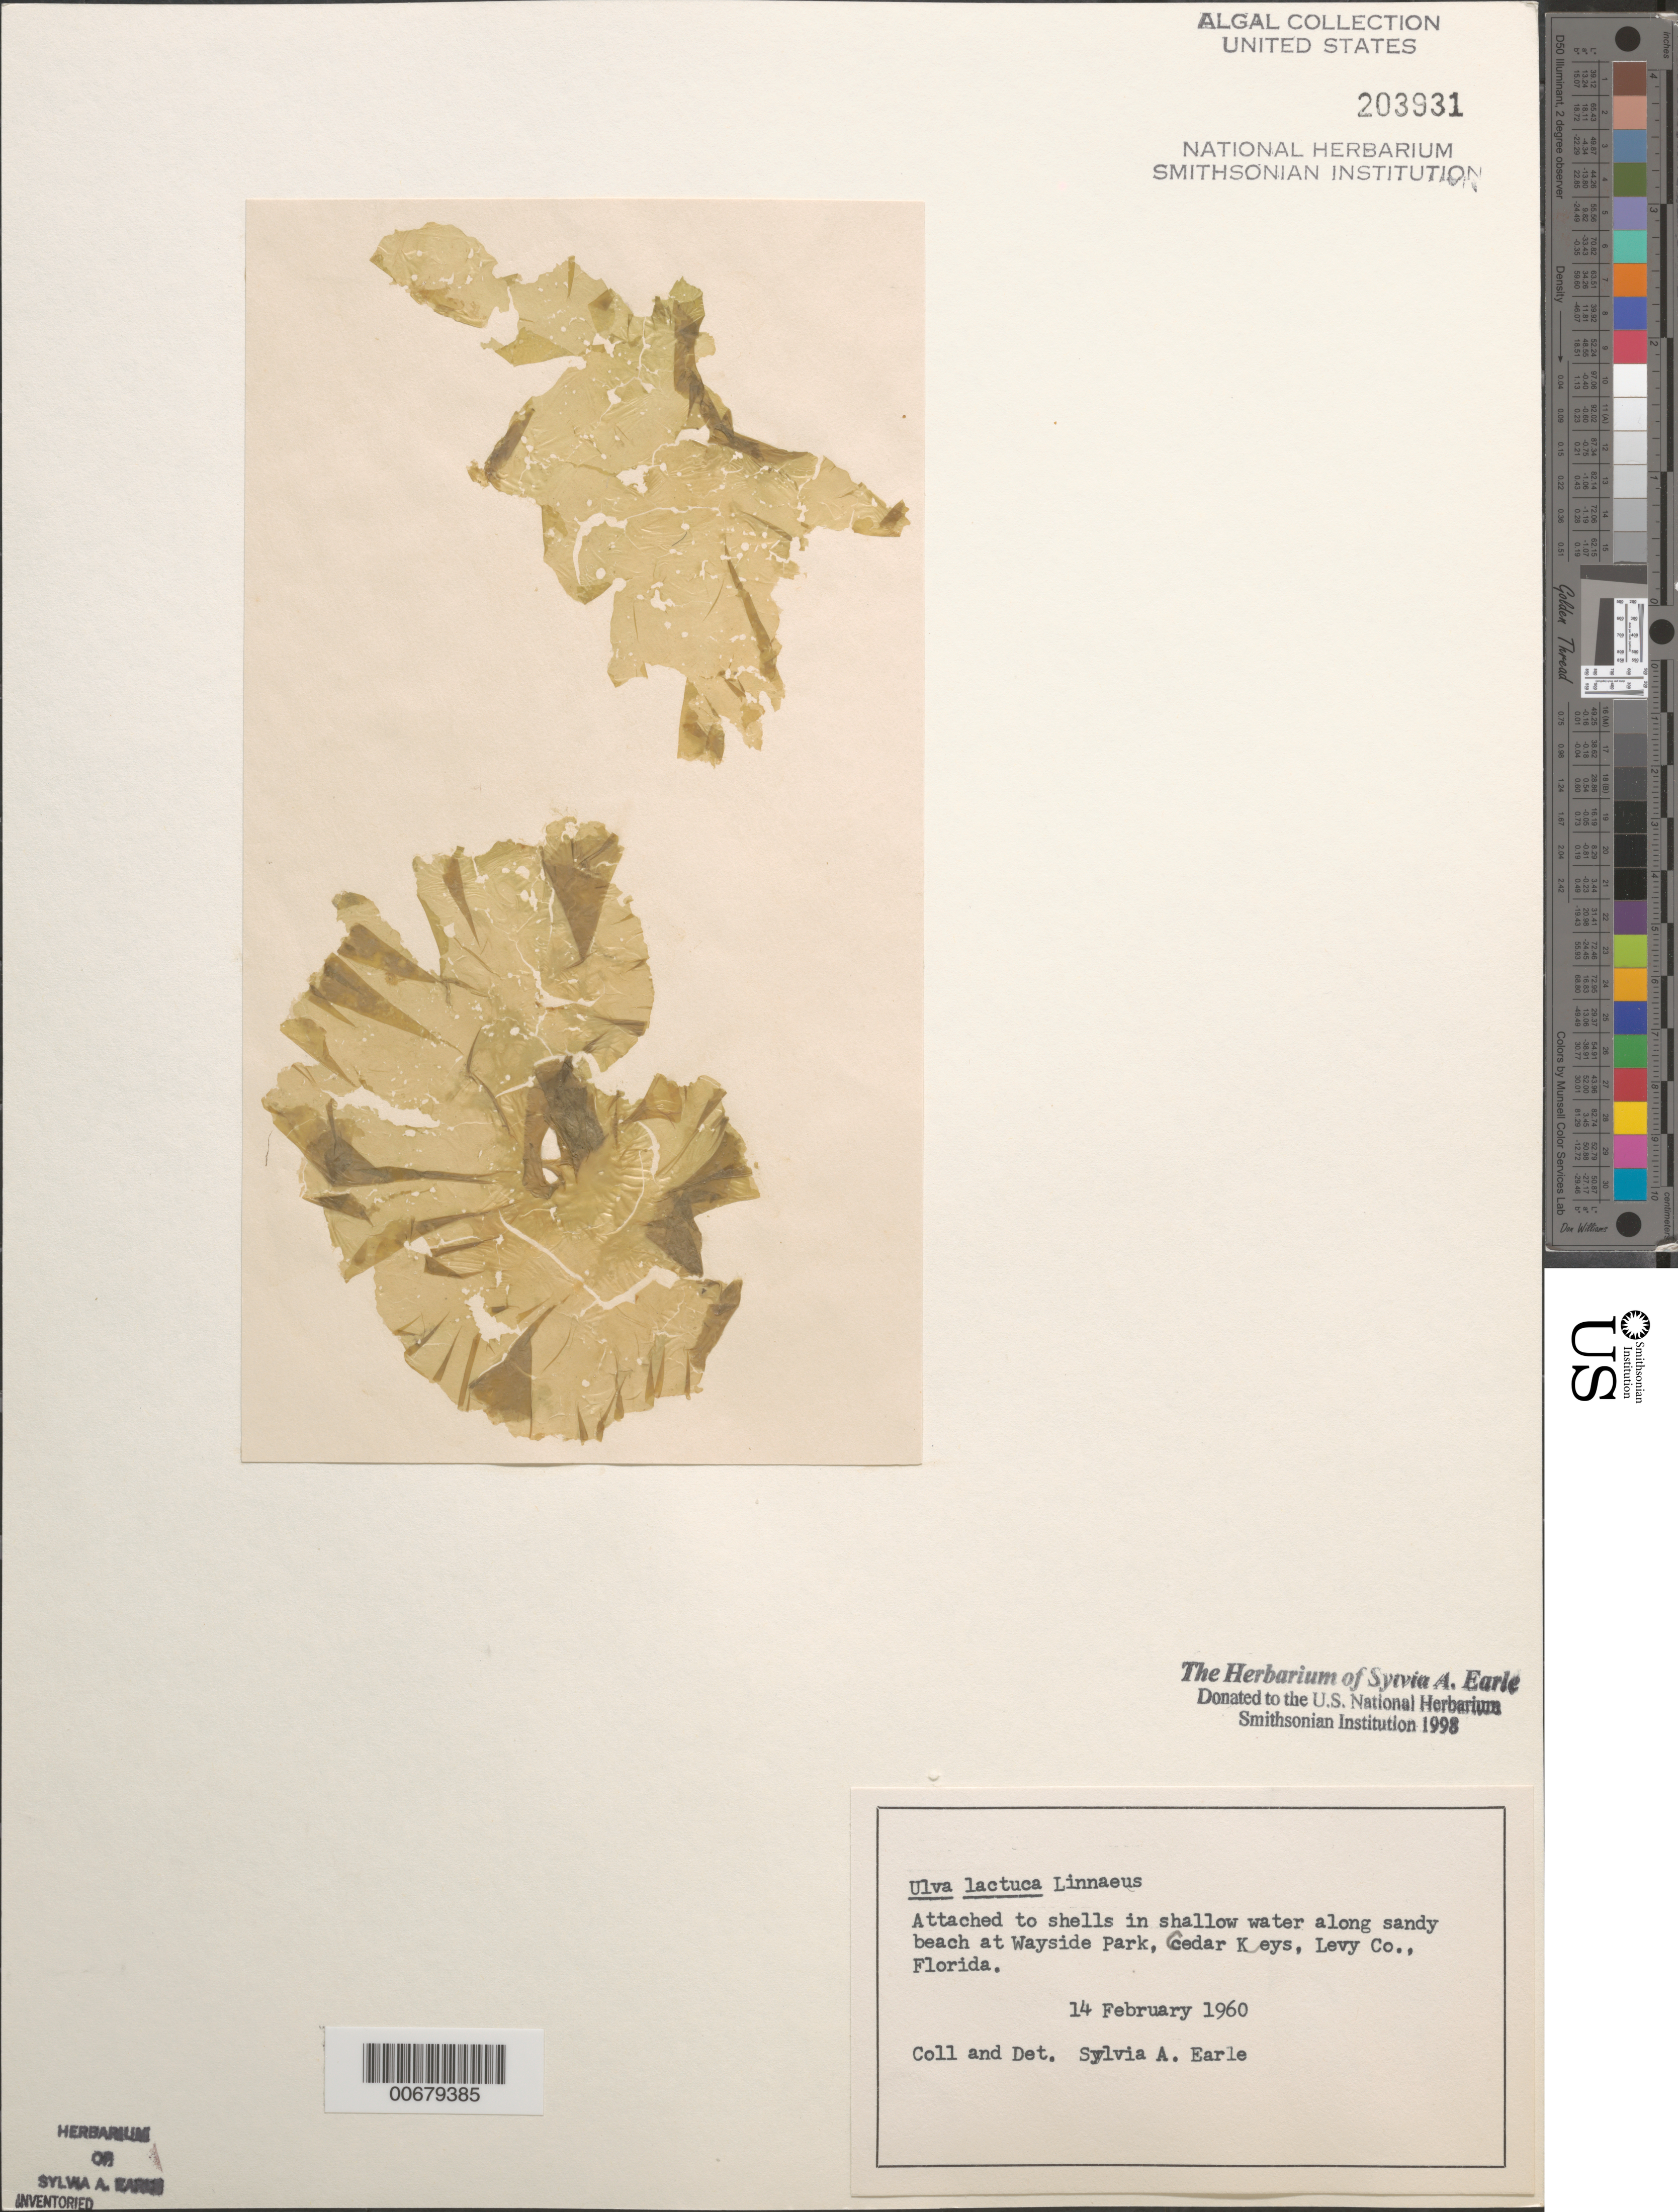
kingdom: Plantae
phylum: Chlorophyta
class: Ulvophyceae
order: Ulvales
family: Ulvaceae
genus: Ulva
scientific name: Ulva lactuca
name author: L.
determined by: Earle, S. A.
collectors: S. A. Earle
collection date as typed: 14 Feb 1960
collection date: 1960-02-14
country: United States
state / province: Florida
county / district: Levy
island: Way Key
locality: Cedar Key (town), near Wayside Park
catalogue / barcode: US 203931